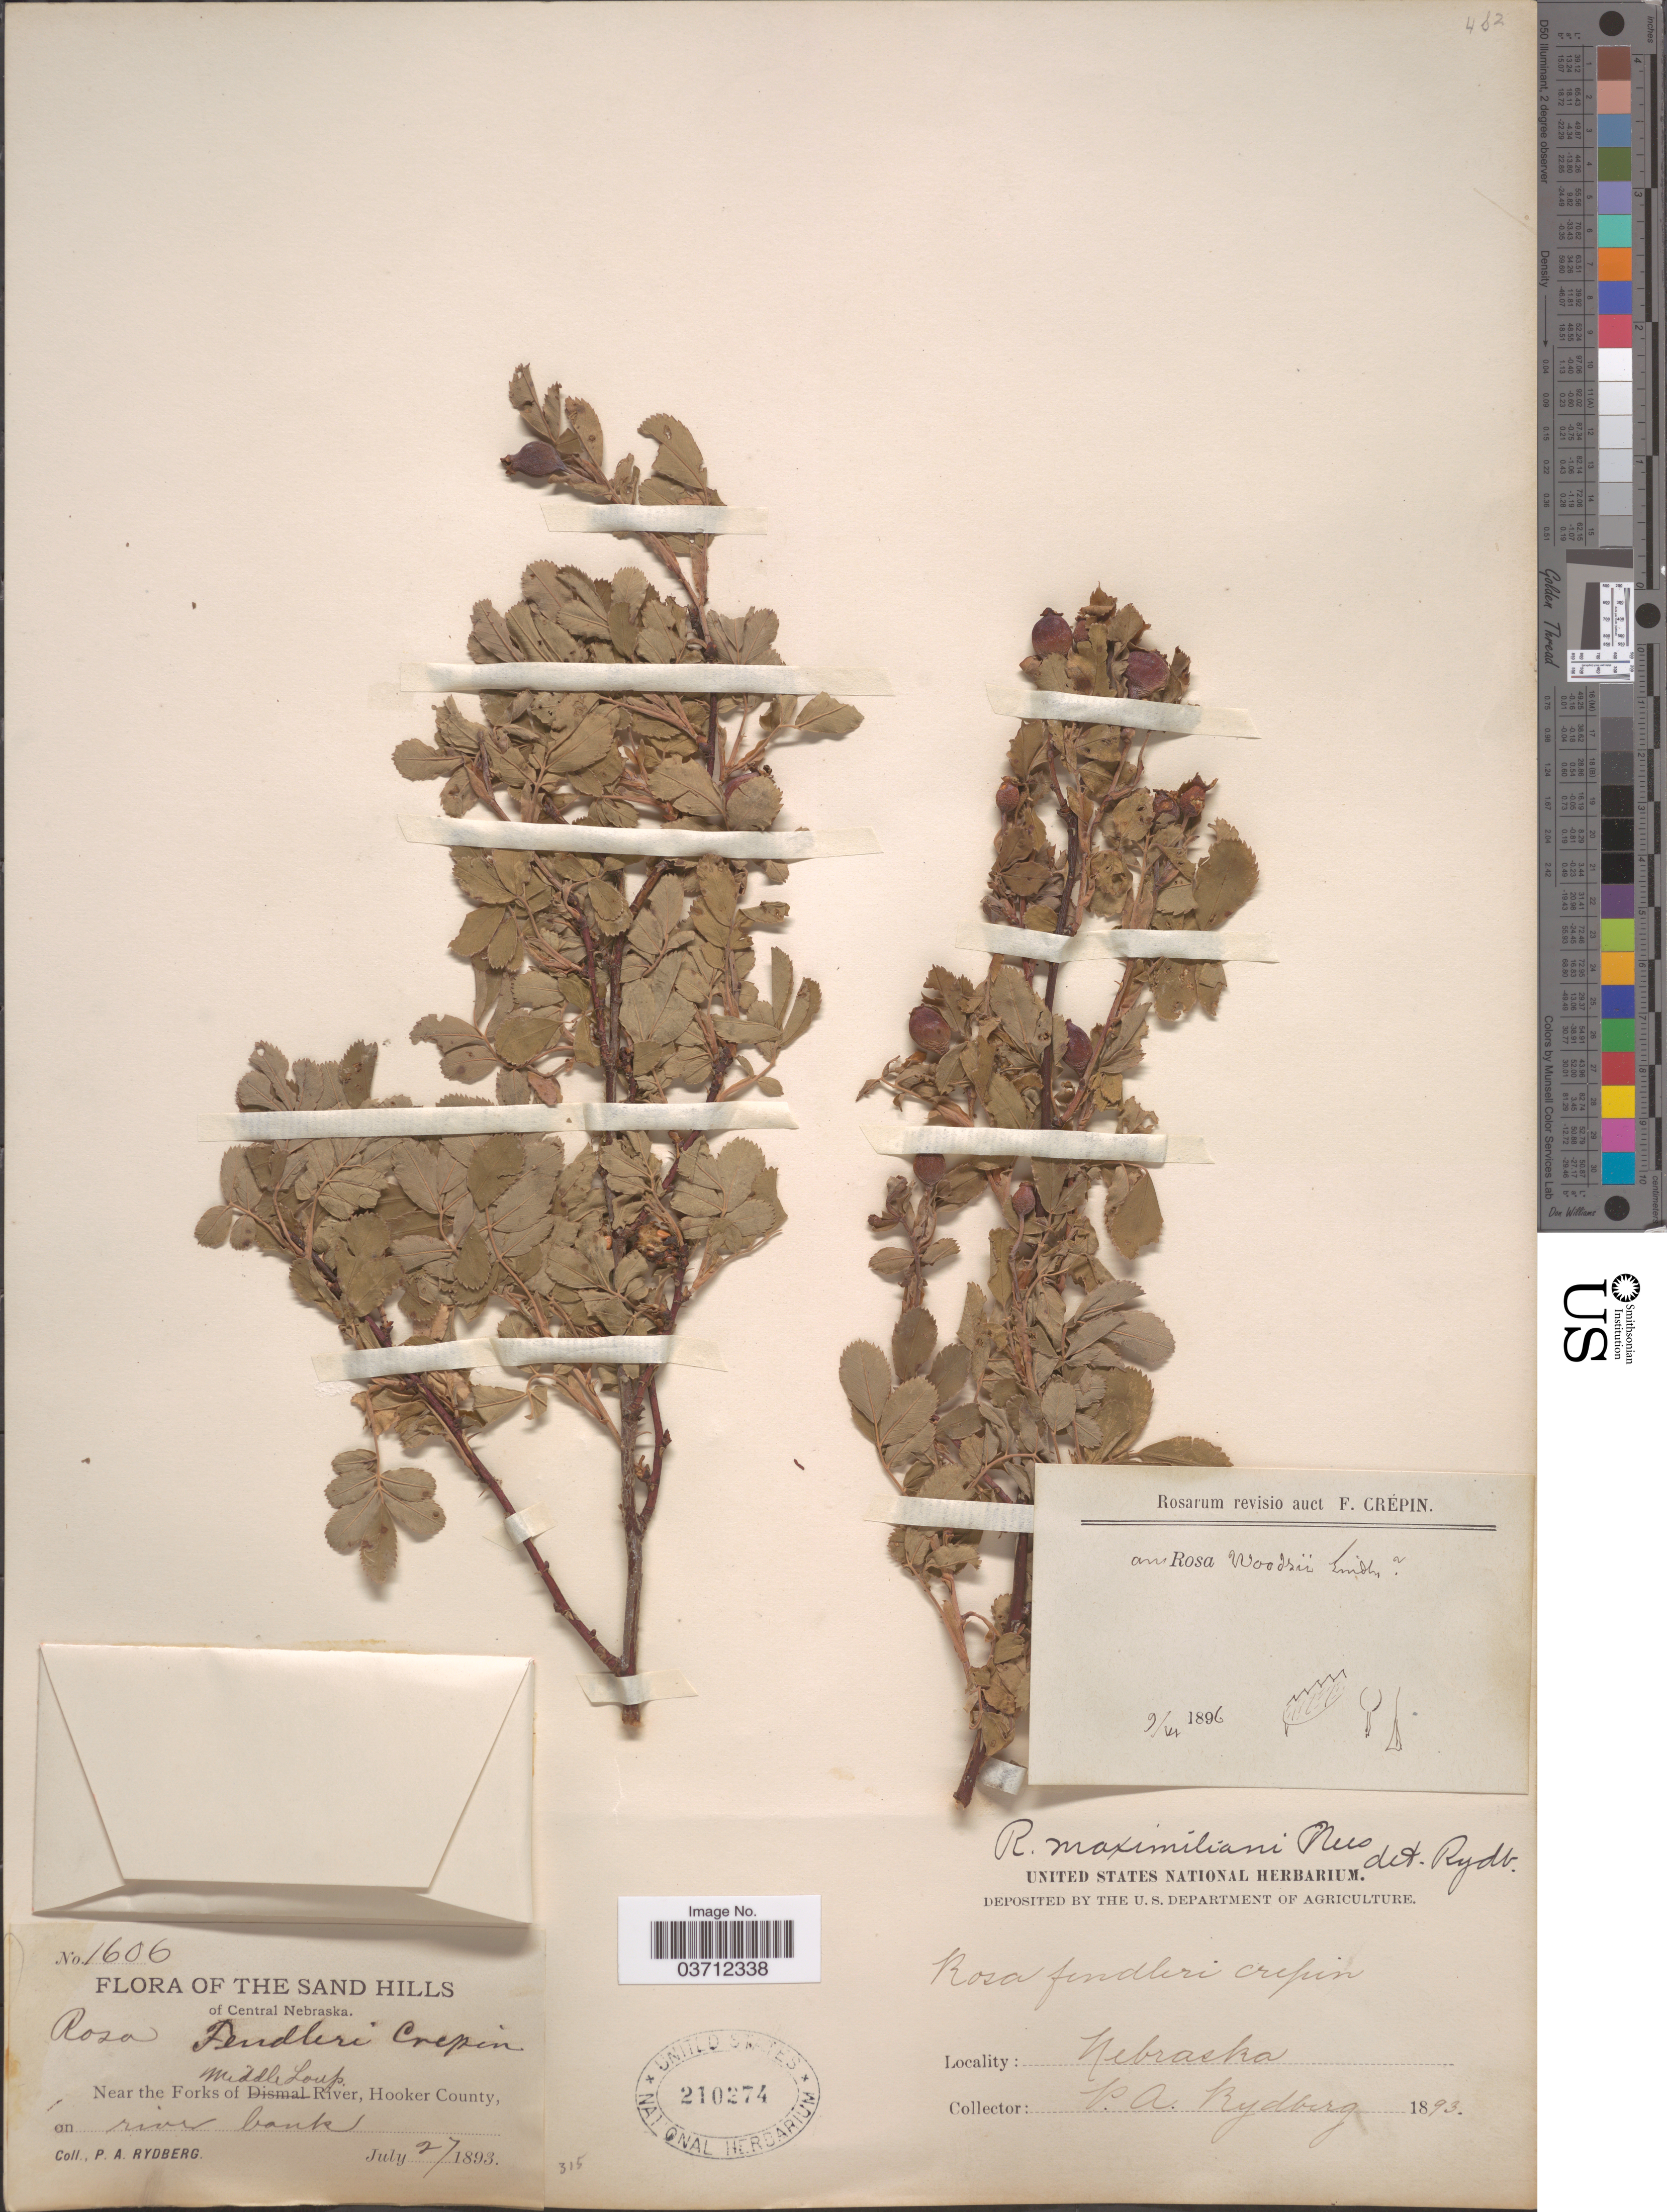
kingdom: Plantae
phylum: Tracheophyta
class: Magnoliopsida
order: Rosales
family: Rosaceae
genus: Rosa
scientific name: Rosa woodsii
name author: Lindl.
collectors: P. A. Rydberg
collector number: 1606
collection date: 1893-07-27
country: United States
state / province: Nebraska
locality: Sand Hills of Central Nebraska. Near the Forks of Middle Loup River, Hooker County on river bank.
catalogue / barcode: US 210274